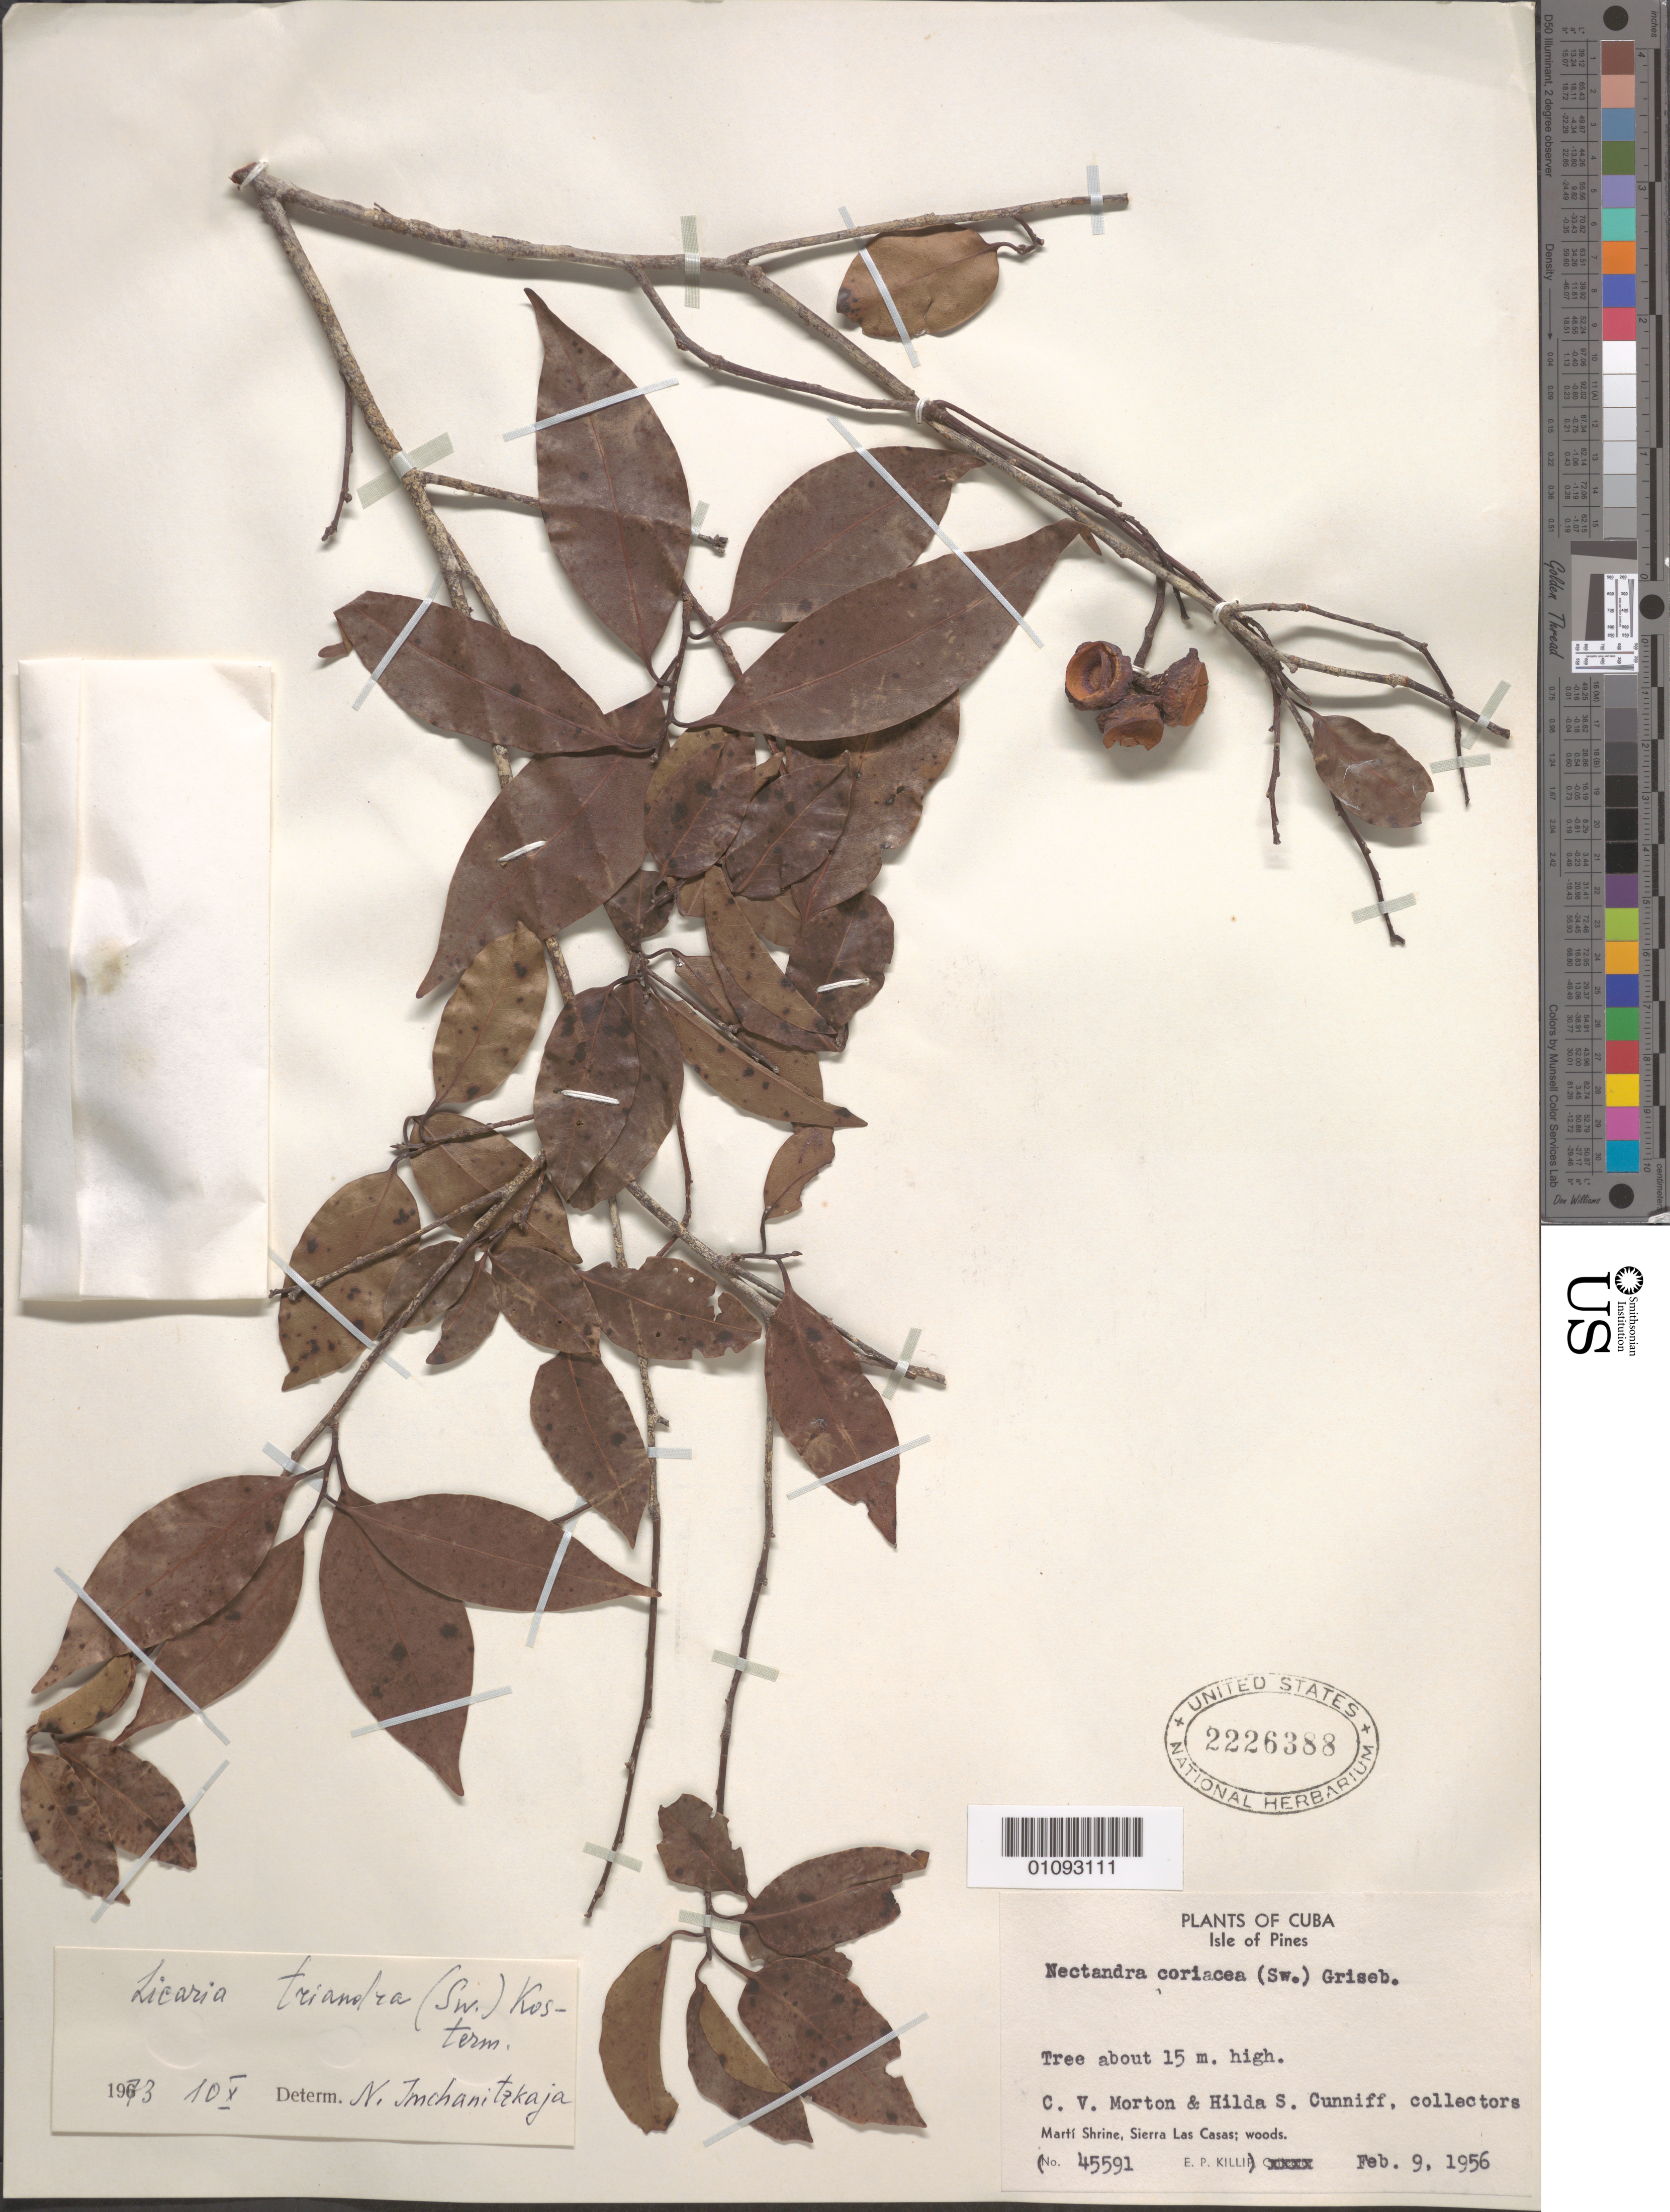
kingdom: Plantae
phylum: Tracheophyta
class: Magnoliopsida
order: Laurales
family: Lauraceae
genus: Licaria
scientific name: Licaria triandra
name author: (Sw.) Kosterm.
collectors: C. V. Morton & H. Cunniff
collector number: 45591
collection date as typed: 09 Feb 1956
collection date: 1956-02-09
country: Cuba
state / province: Isla de La Juventud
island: Isla de la Juventud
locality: Marti Shrine, Las Casas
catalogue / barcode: US 2226388